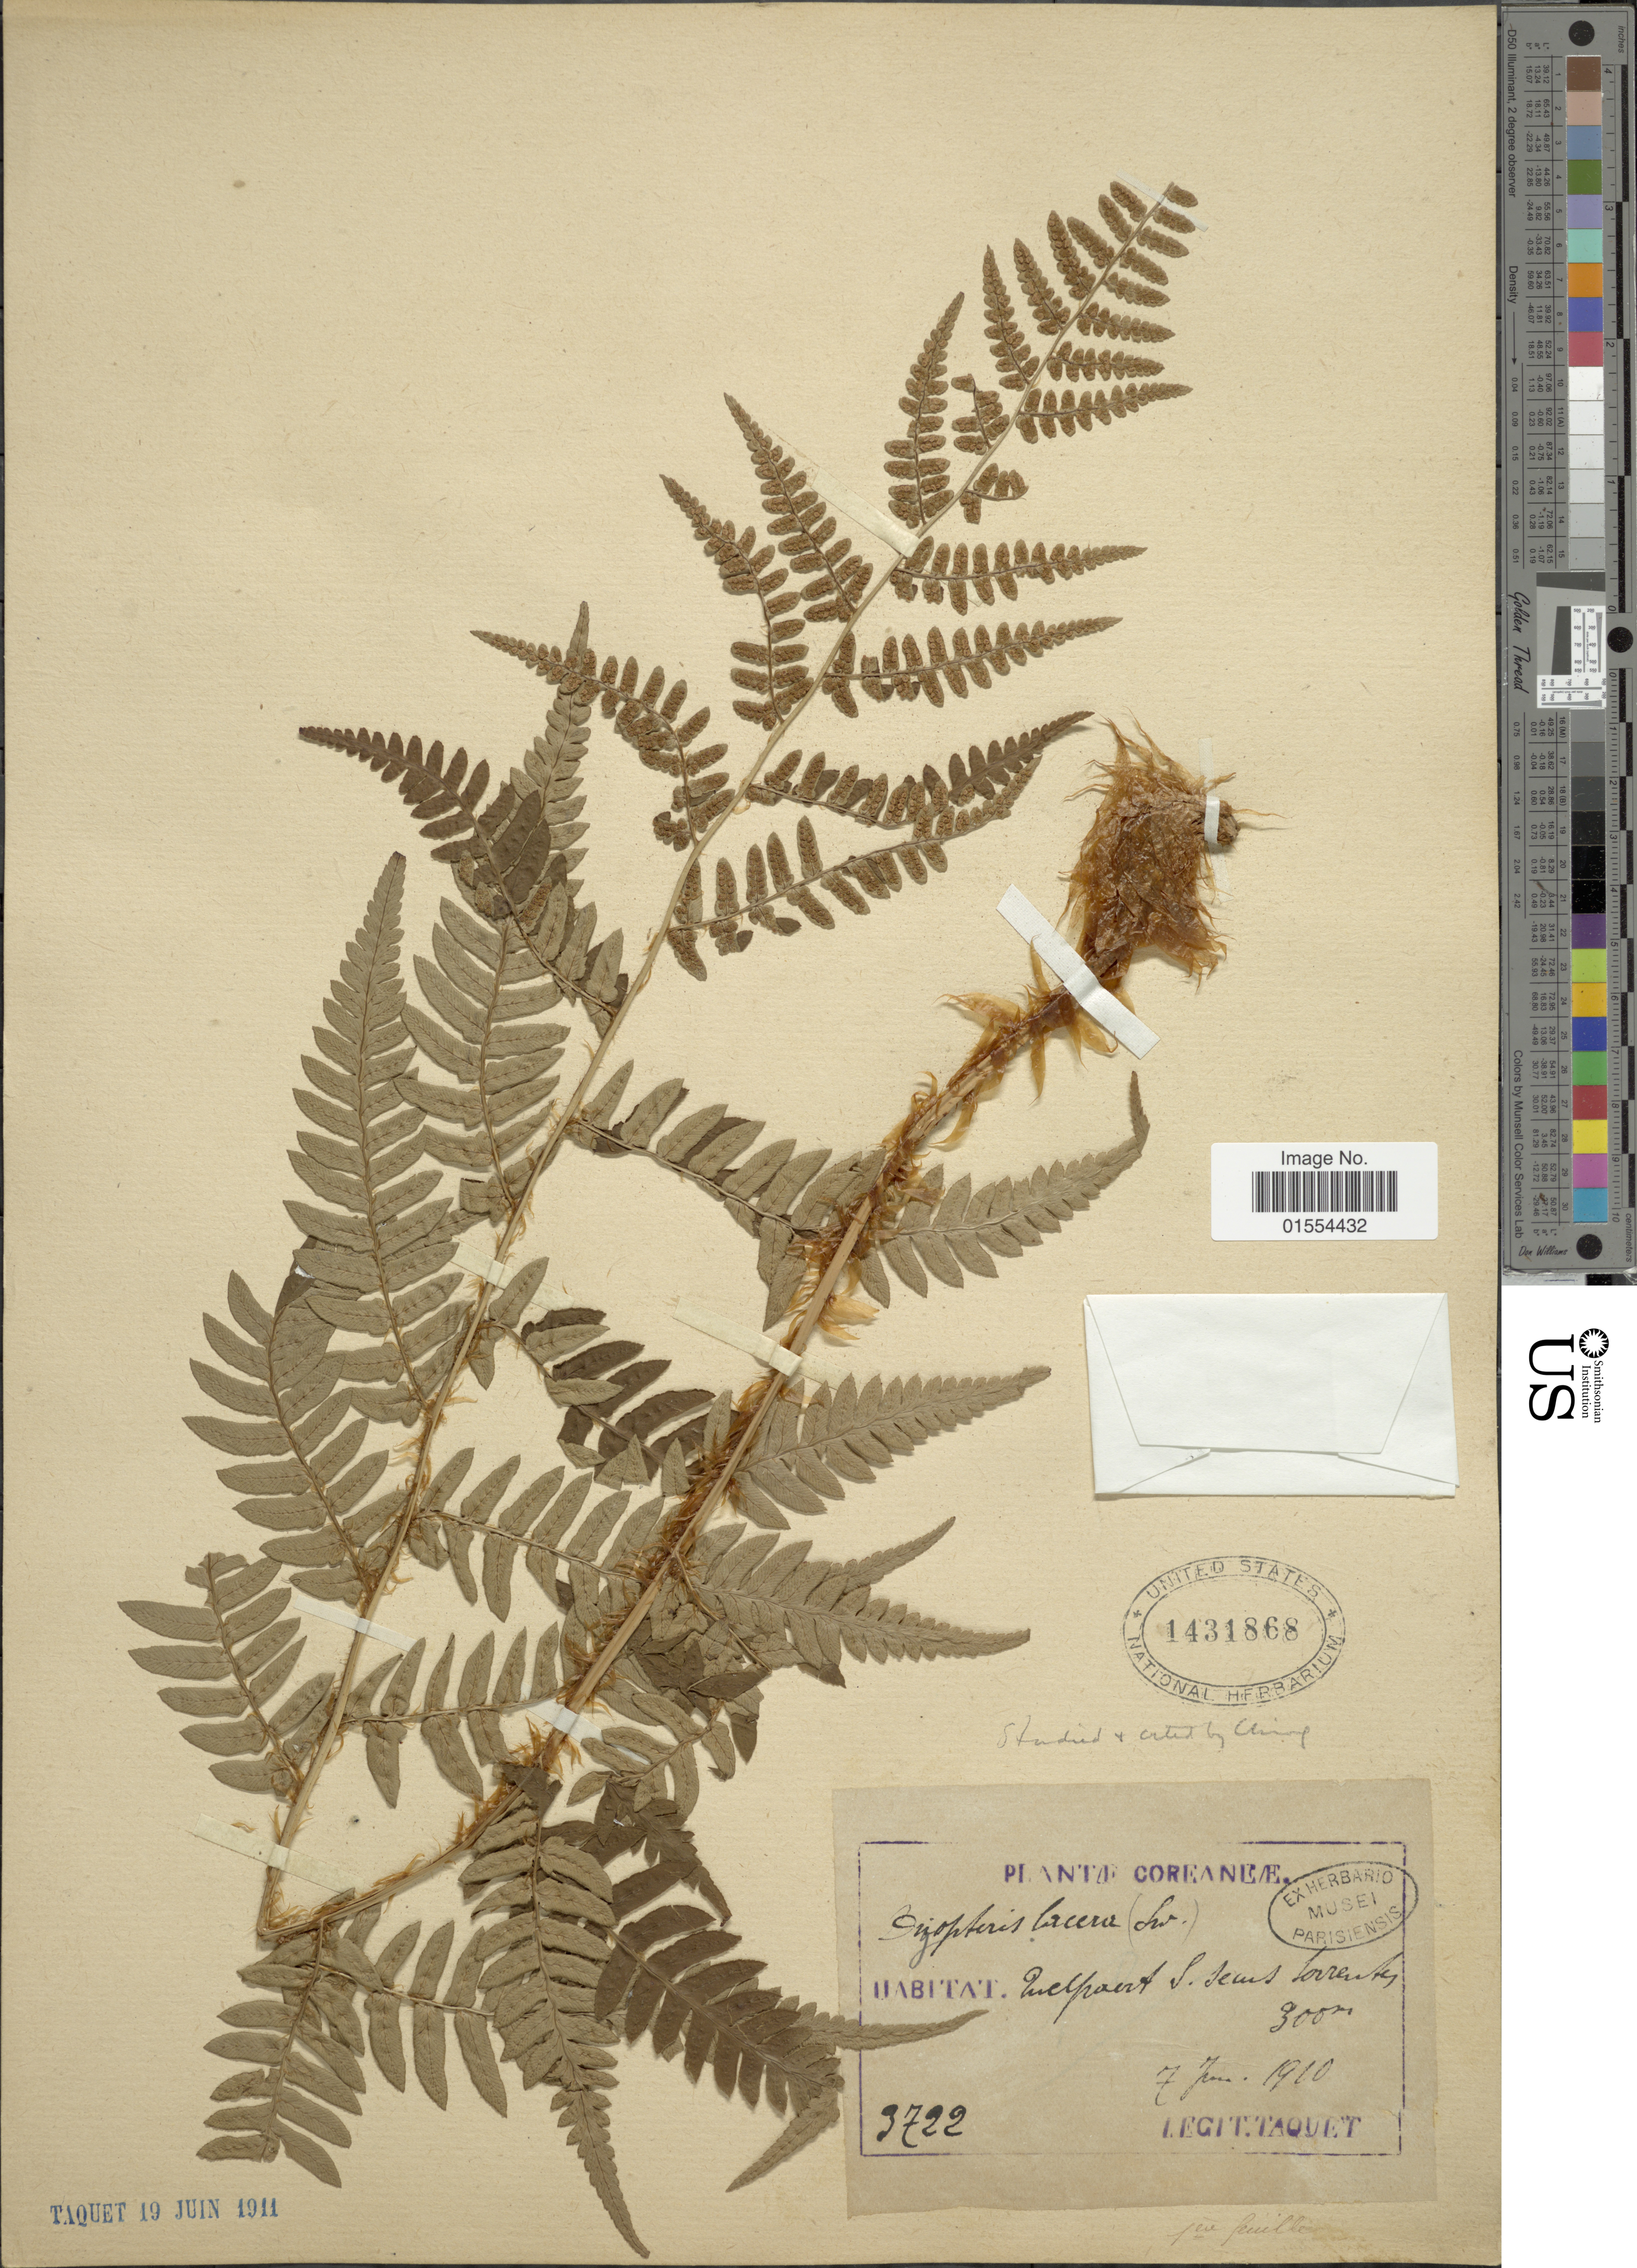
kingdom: Plantae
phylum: Tracheophyta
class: Polypodiopsida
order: Polypodiales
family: Dryopteridaceae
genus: Dryopteris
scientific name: Dryopteris lacera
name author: (Thunb.) Kuntze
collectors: Taquet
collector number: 3722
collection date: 1910-06-07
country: South Korea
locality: Coreaneae, Quelpaert S. Sems Lorentes.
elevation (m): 300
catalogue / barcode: US 1431868